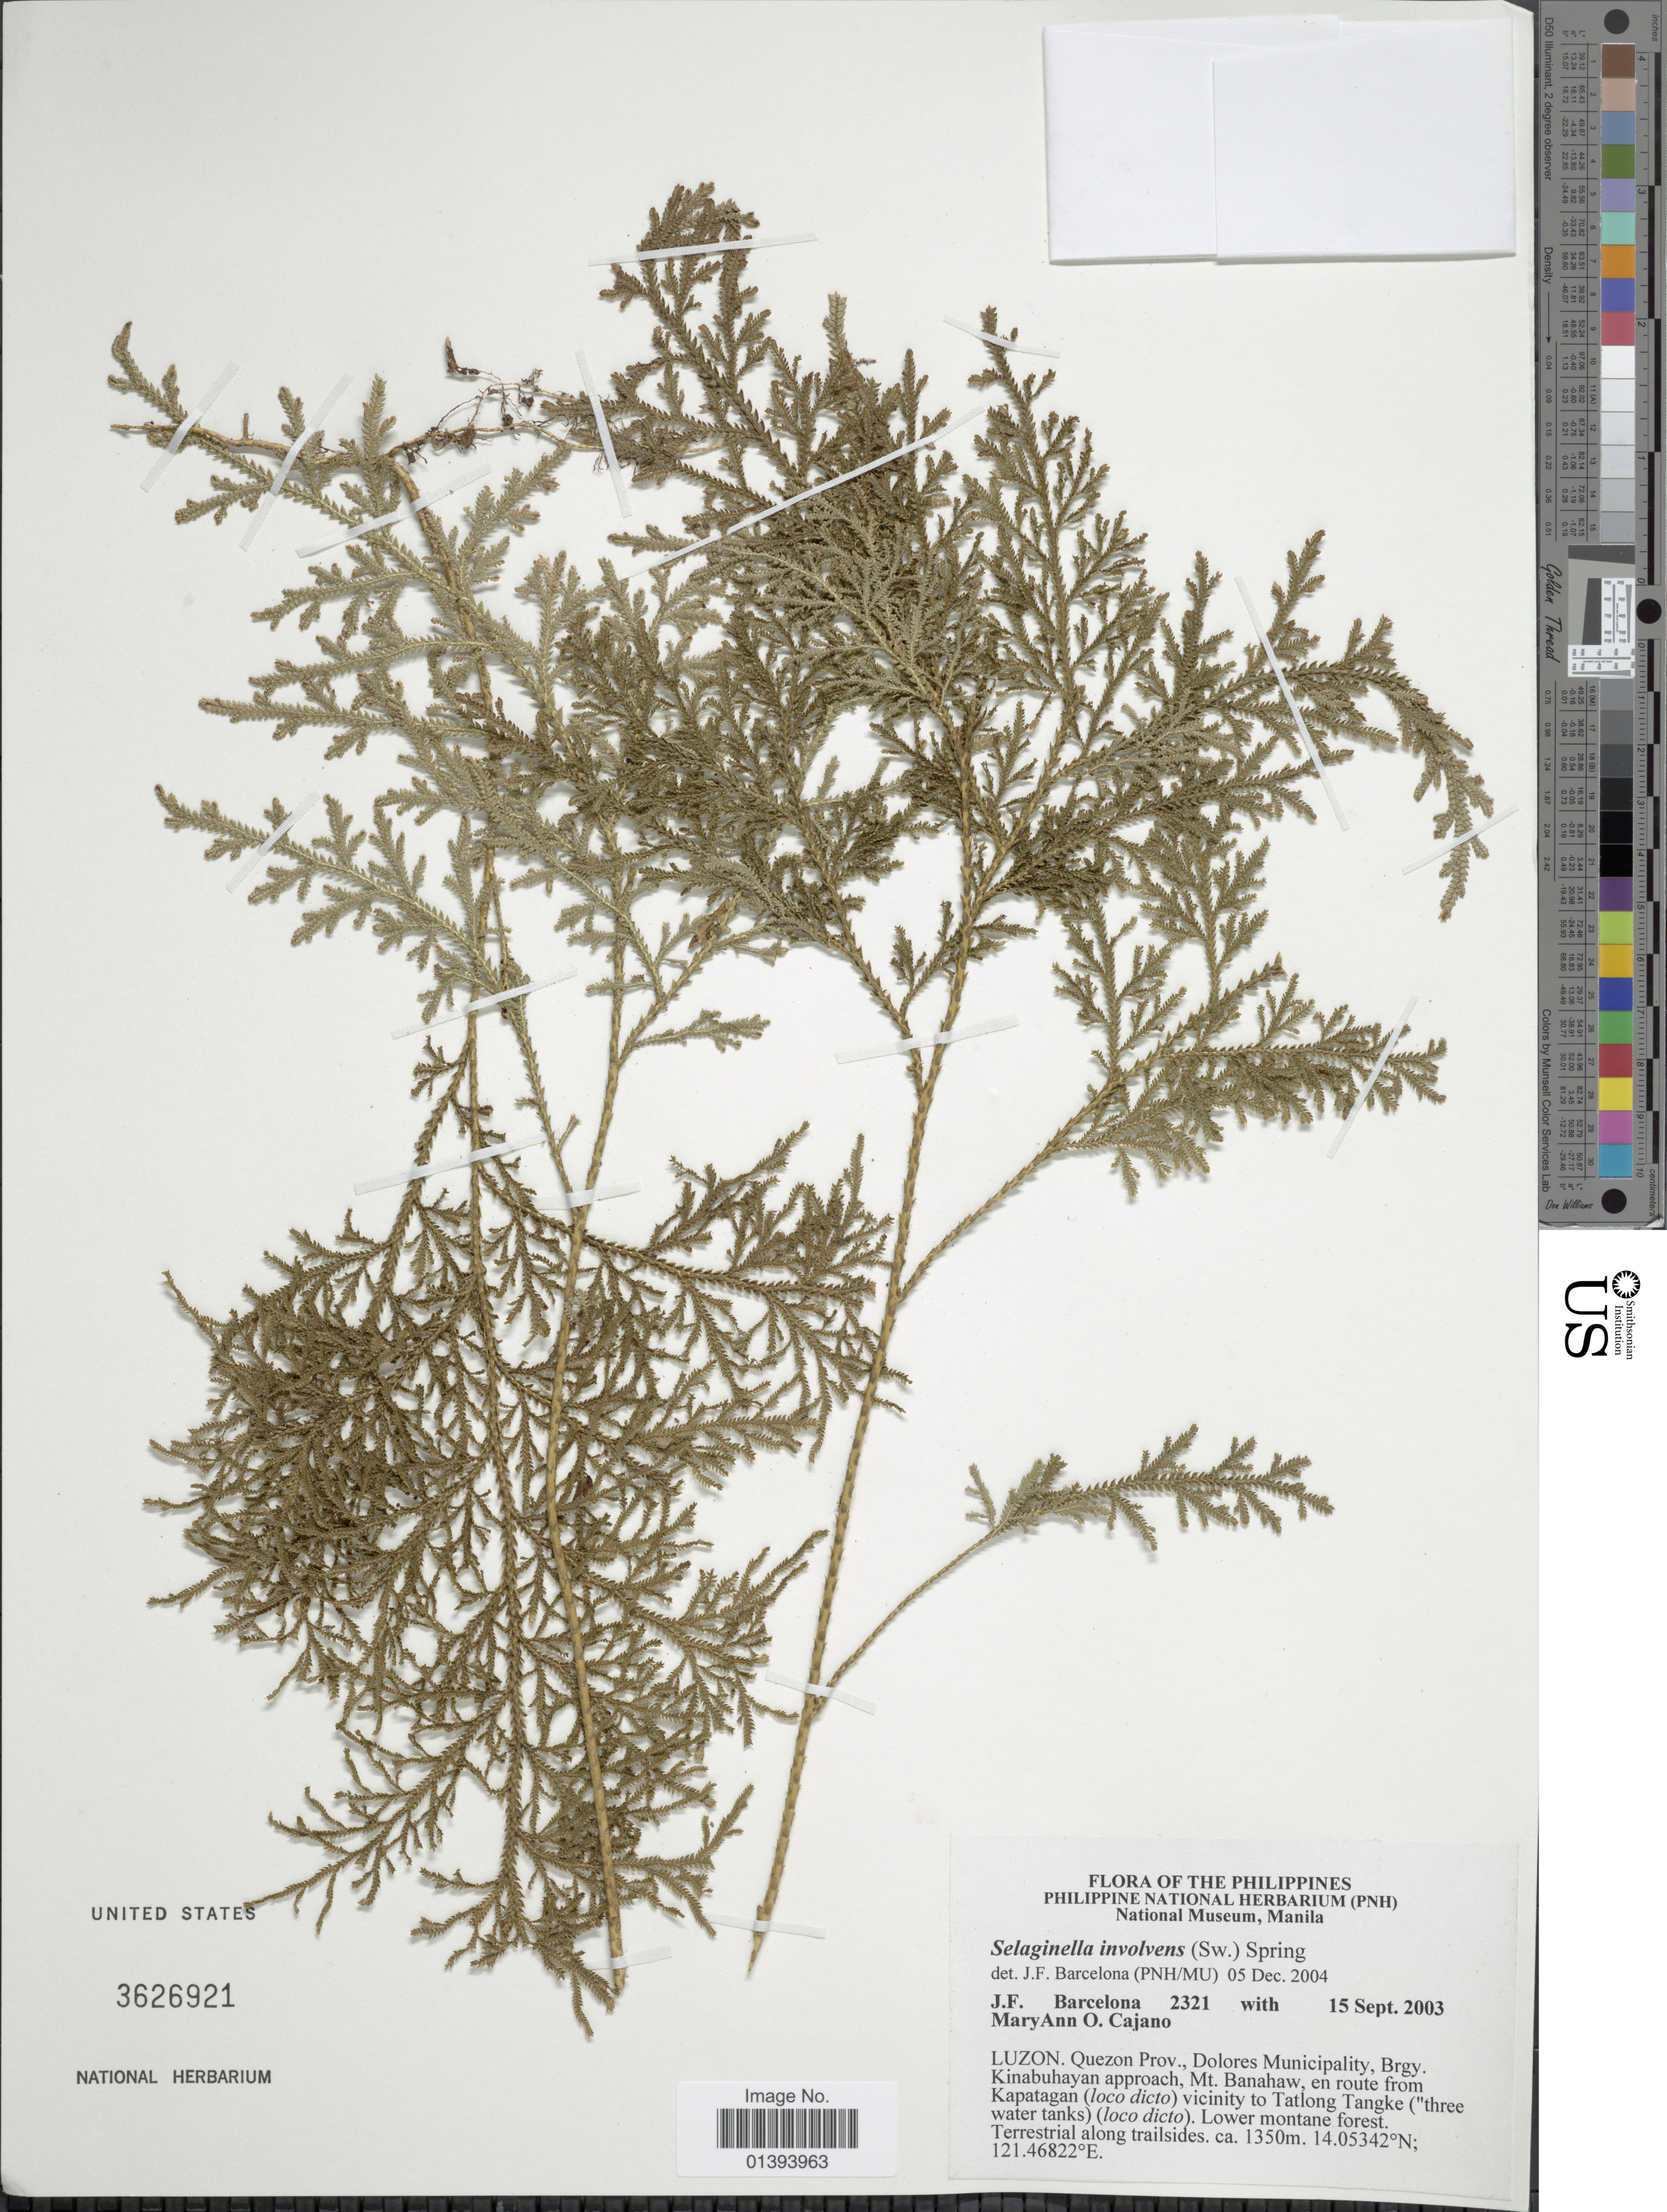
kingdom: Plantae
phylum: Tracheophyta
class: Lycopodiopsida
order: Selaginellales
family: Selaginellaceae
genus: Selaginella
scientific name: Selaginella involvens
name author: (Sw.) Spring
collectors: J. F. Barcelona & M. Cajano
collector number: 2321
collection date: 2003-09-15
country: Philippines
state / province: Central Luzon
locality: Luzon, Quezon Prov., Dolores Municipality, Brgy. Kinabuhayan approach, Mt. Banahaw, en route from Kapatagan(loco dicto) vicinity to Tatlong Tangke( Three water tanks)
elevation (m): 1350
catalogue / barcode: US 3626921